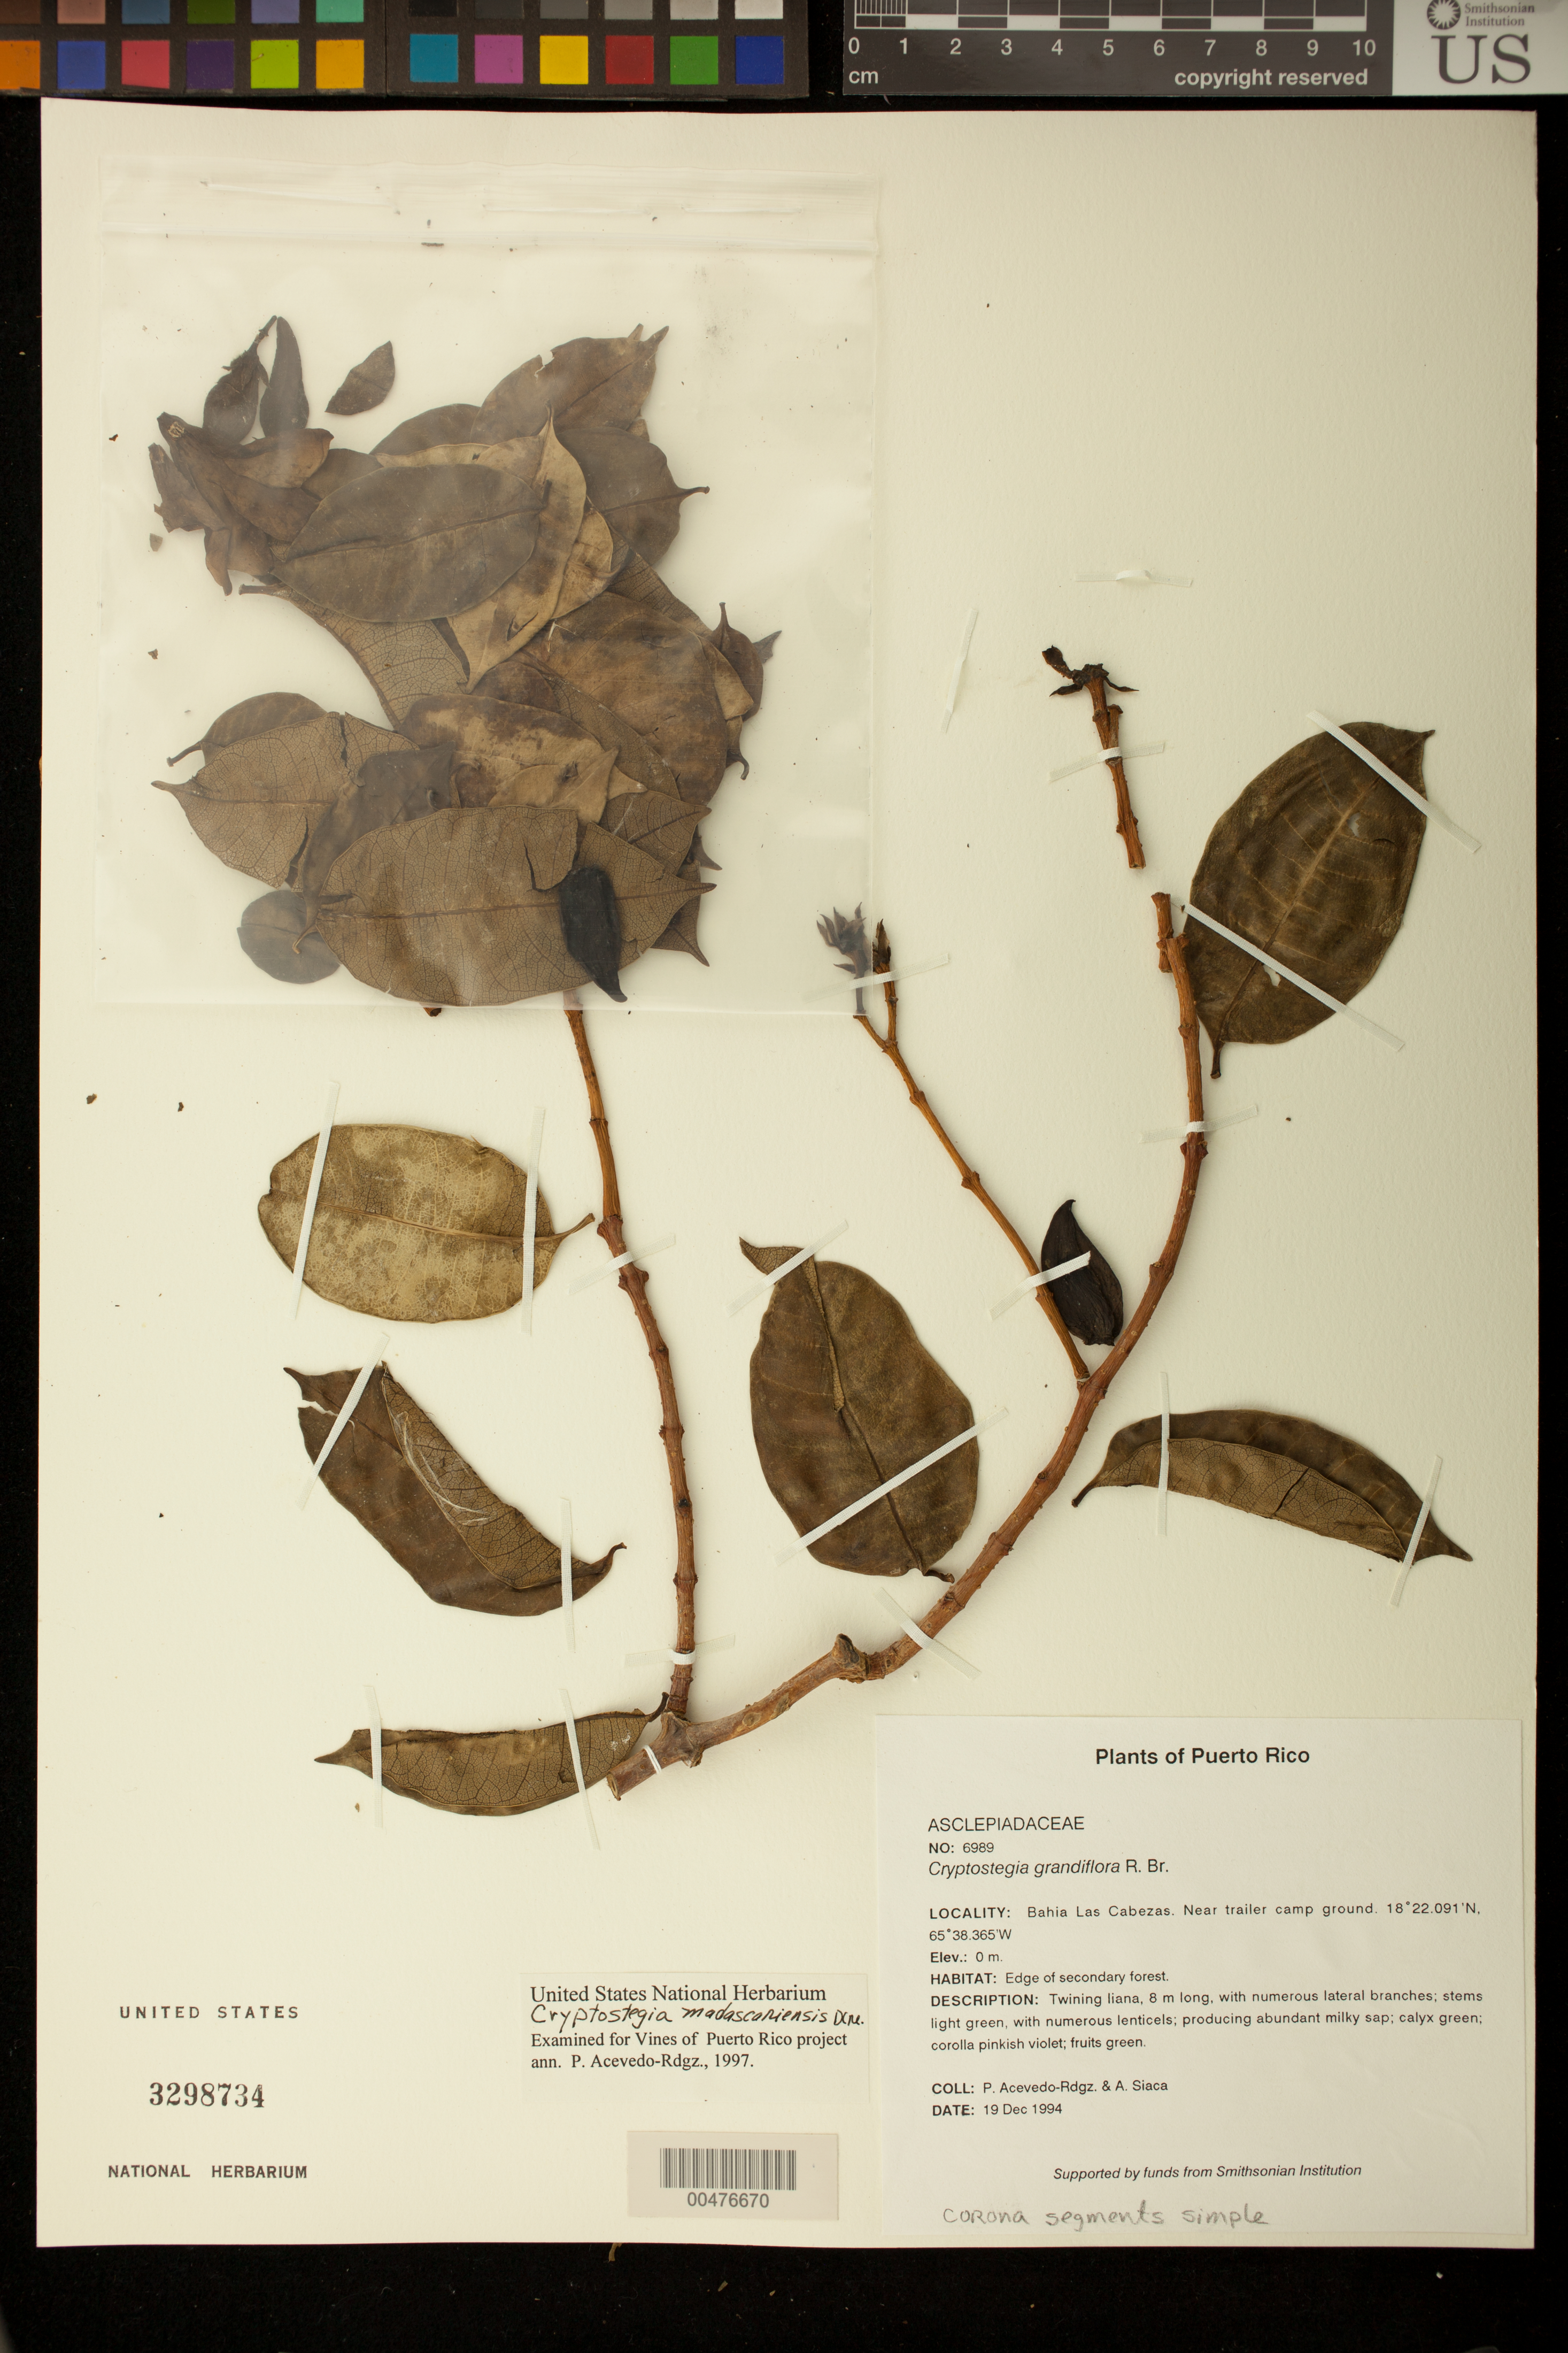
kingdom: Plantae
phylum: Tracheophyta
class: Magnoliopsida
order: Gentianales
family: Apocynaceae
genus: Cryptostegia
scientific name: Cryptostegia madagascariensis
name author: Bojer ex Decne.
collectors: P. Acevedo-Rodr. & A. Siaca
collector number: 6989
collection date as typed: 19 Dec 1994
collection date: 1994-12-19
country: Puerto Rico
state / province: Fajardo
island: Puerto Rico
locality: Fajardo; Bahia Las Cabezas. Near trailer camp ground.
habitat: Edge of secondary forest.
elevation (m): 0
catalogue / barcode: US 3298734